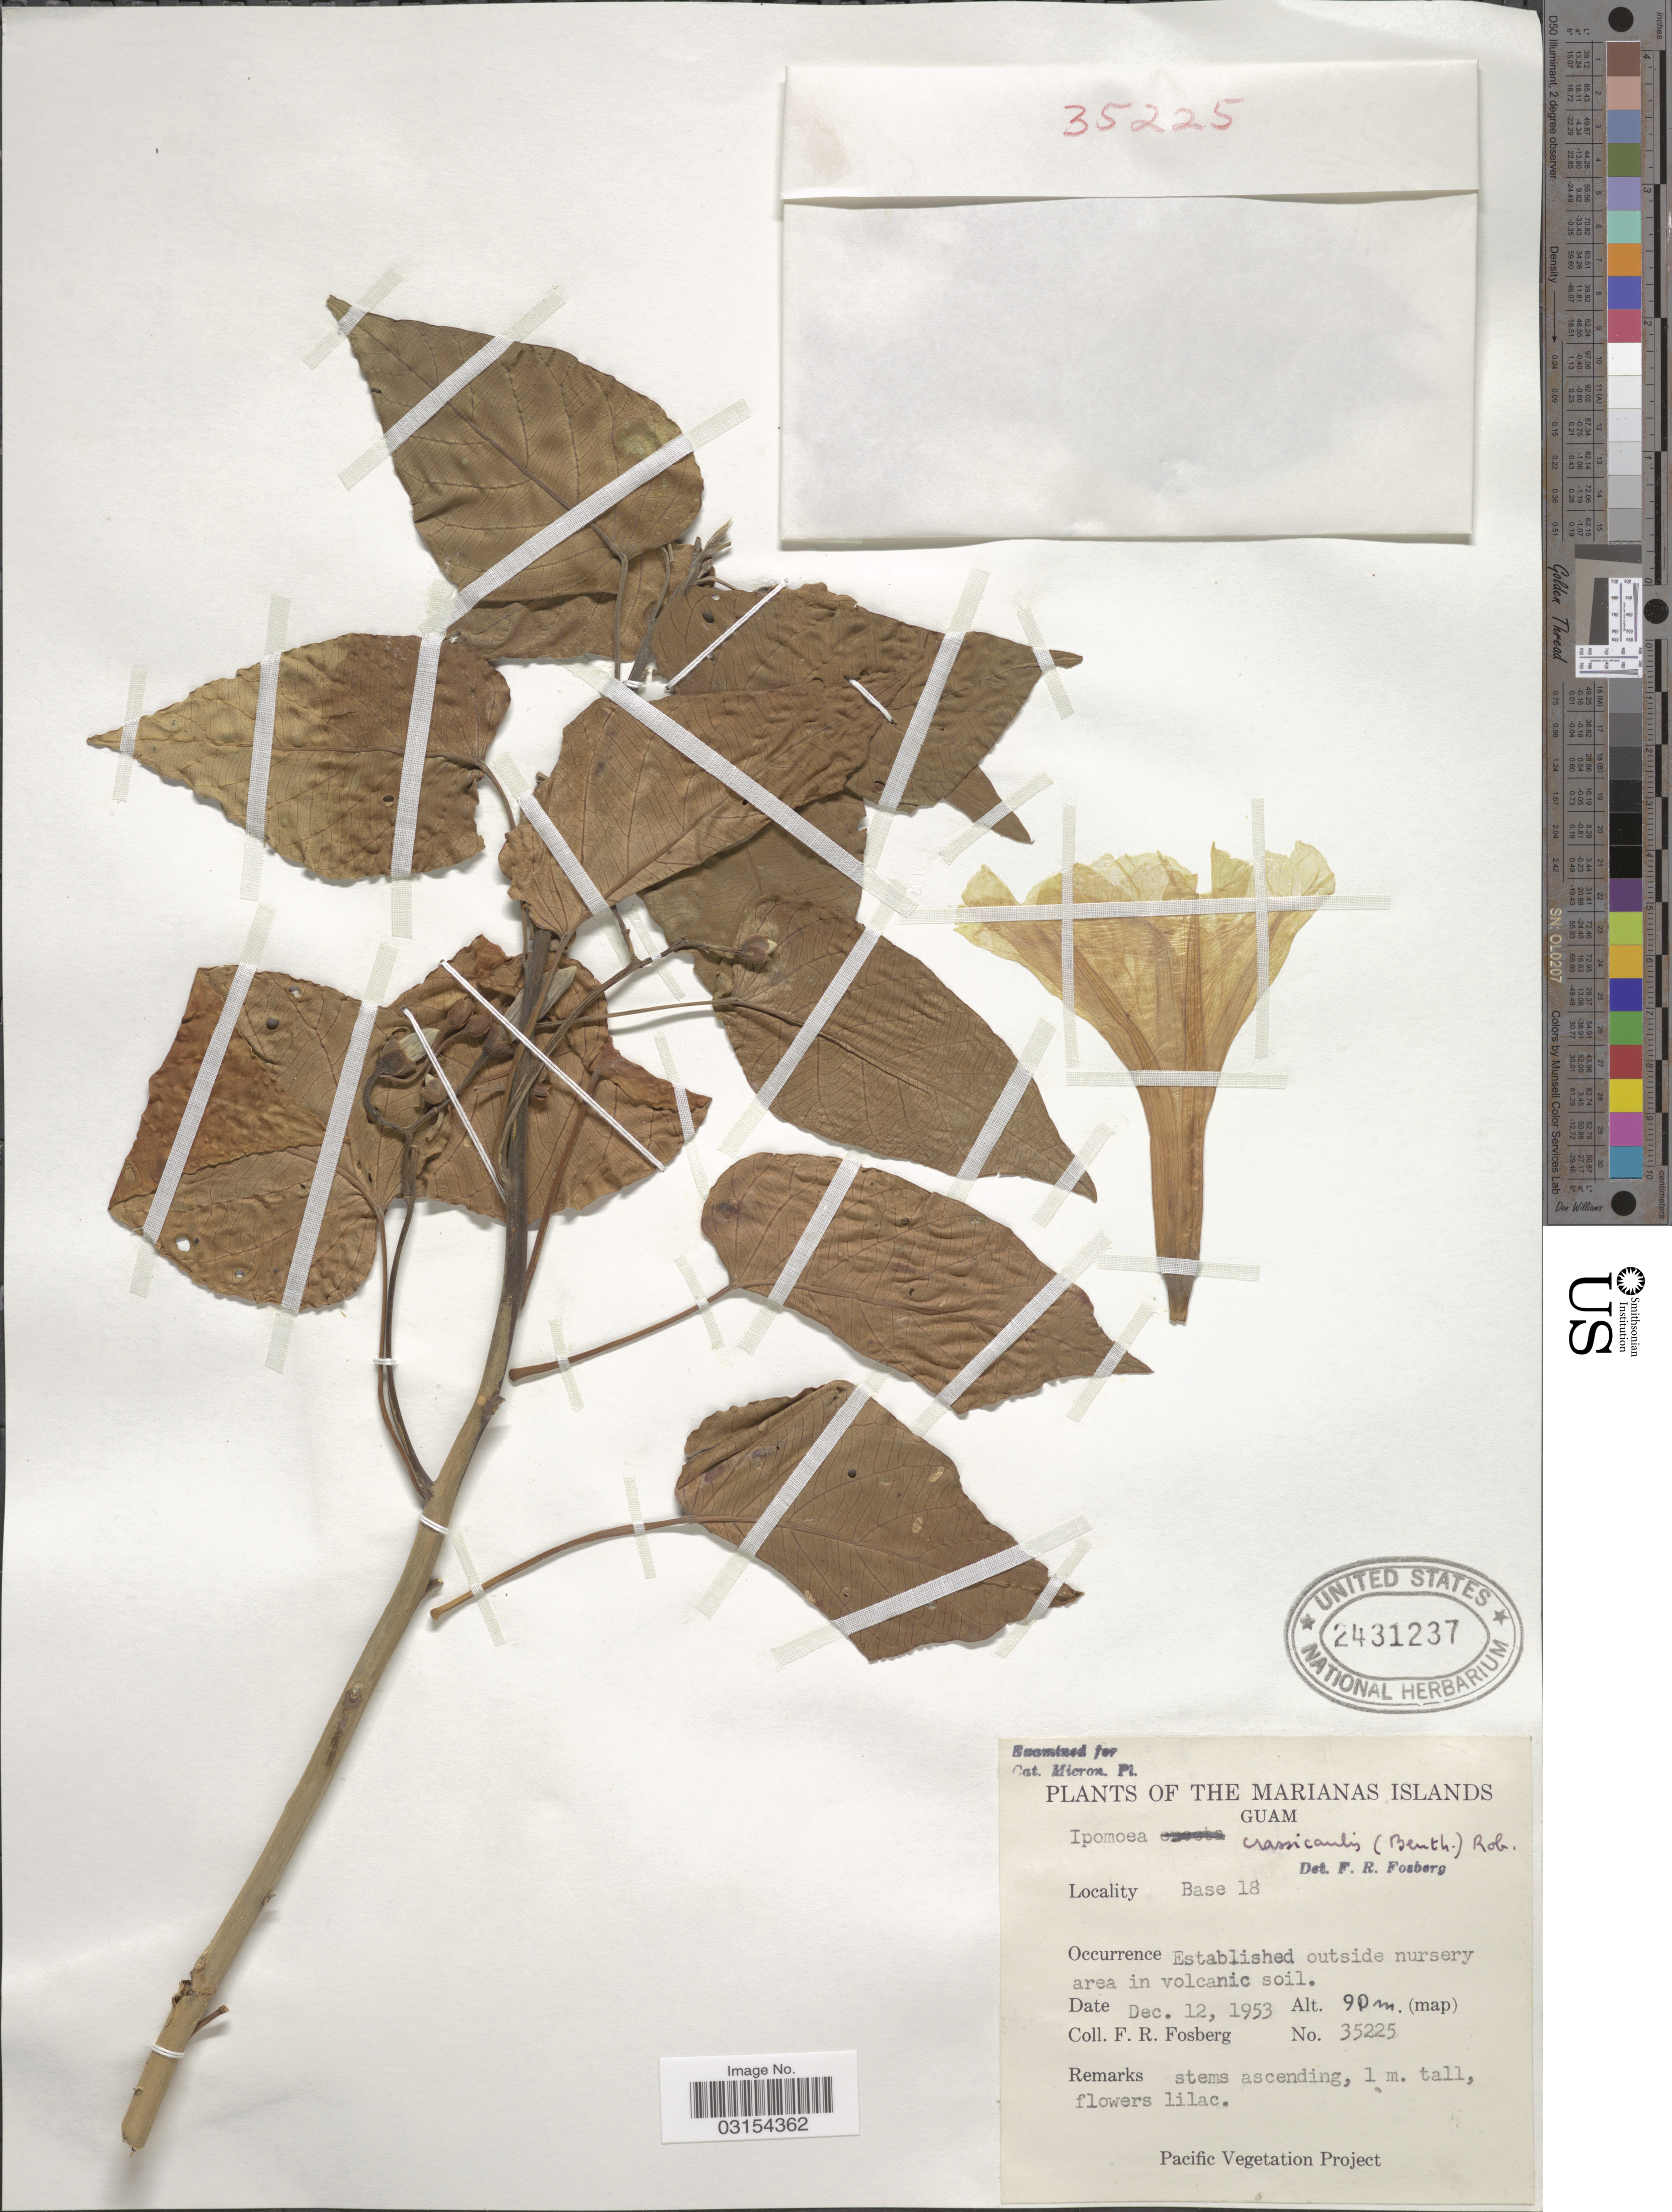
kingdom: Plantae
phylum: Tracheophyta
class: Magnoliopsida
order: Solanales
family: Convolvulaceae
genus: Ipomoea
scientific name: Ipomoea carnea subsp. fistulosa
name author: (Mart. ex Choisy) D.F. Austin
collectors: F. R. Fosberg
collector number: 35225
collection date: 1953-12-12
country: Guam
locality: The Marianas Islands. Base 18.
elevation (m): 90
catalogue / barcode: US 2431237